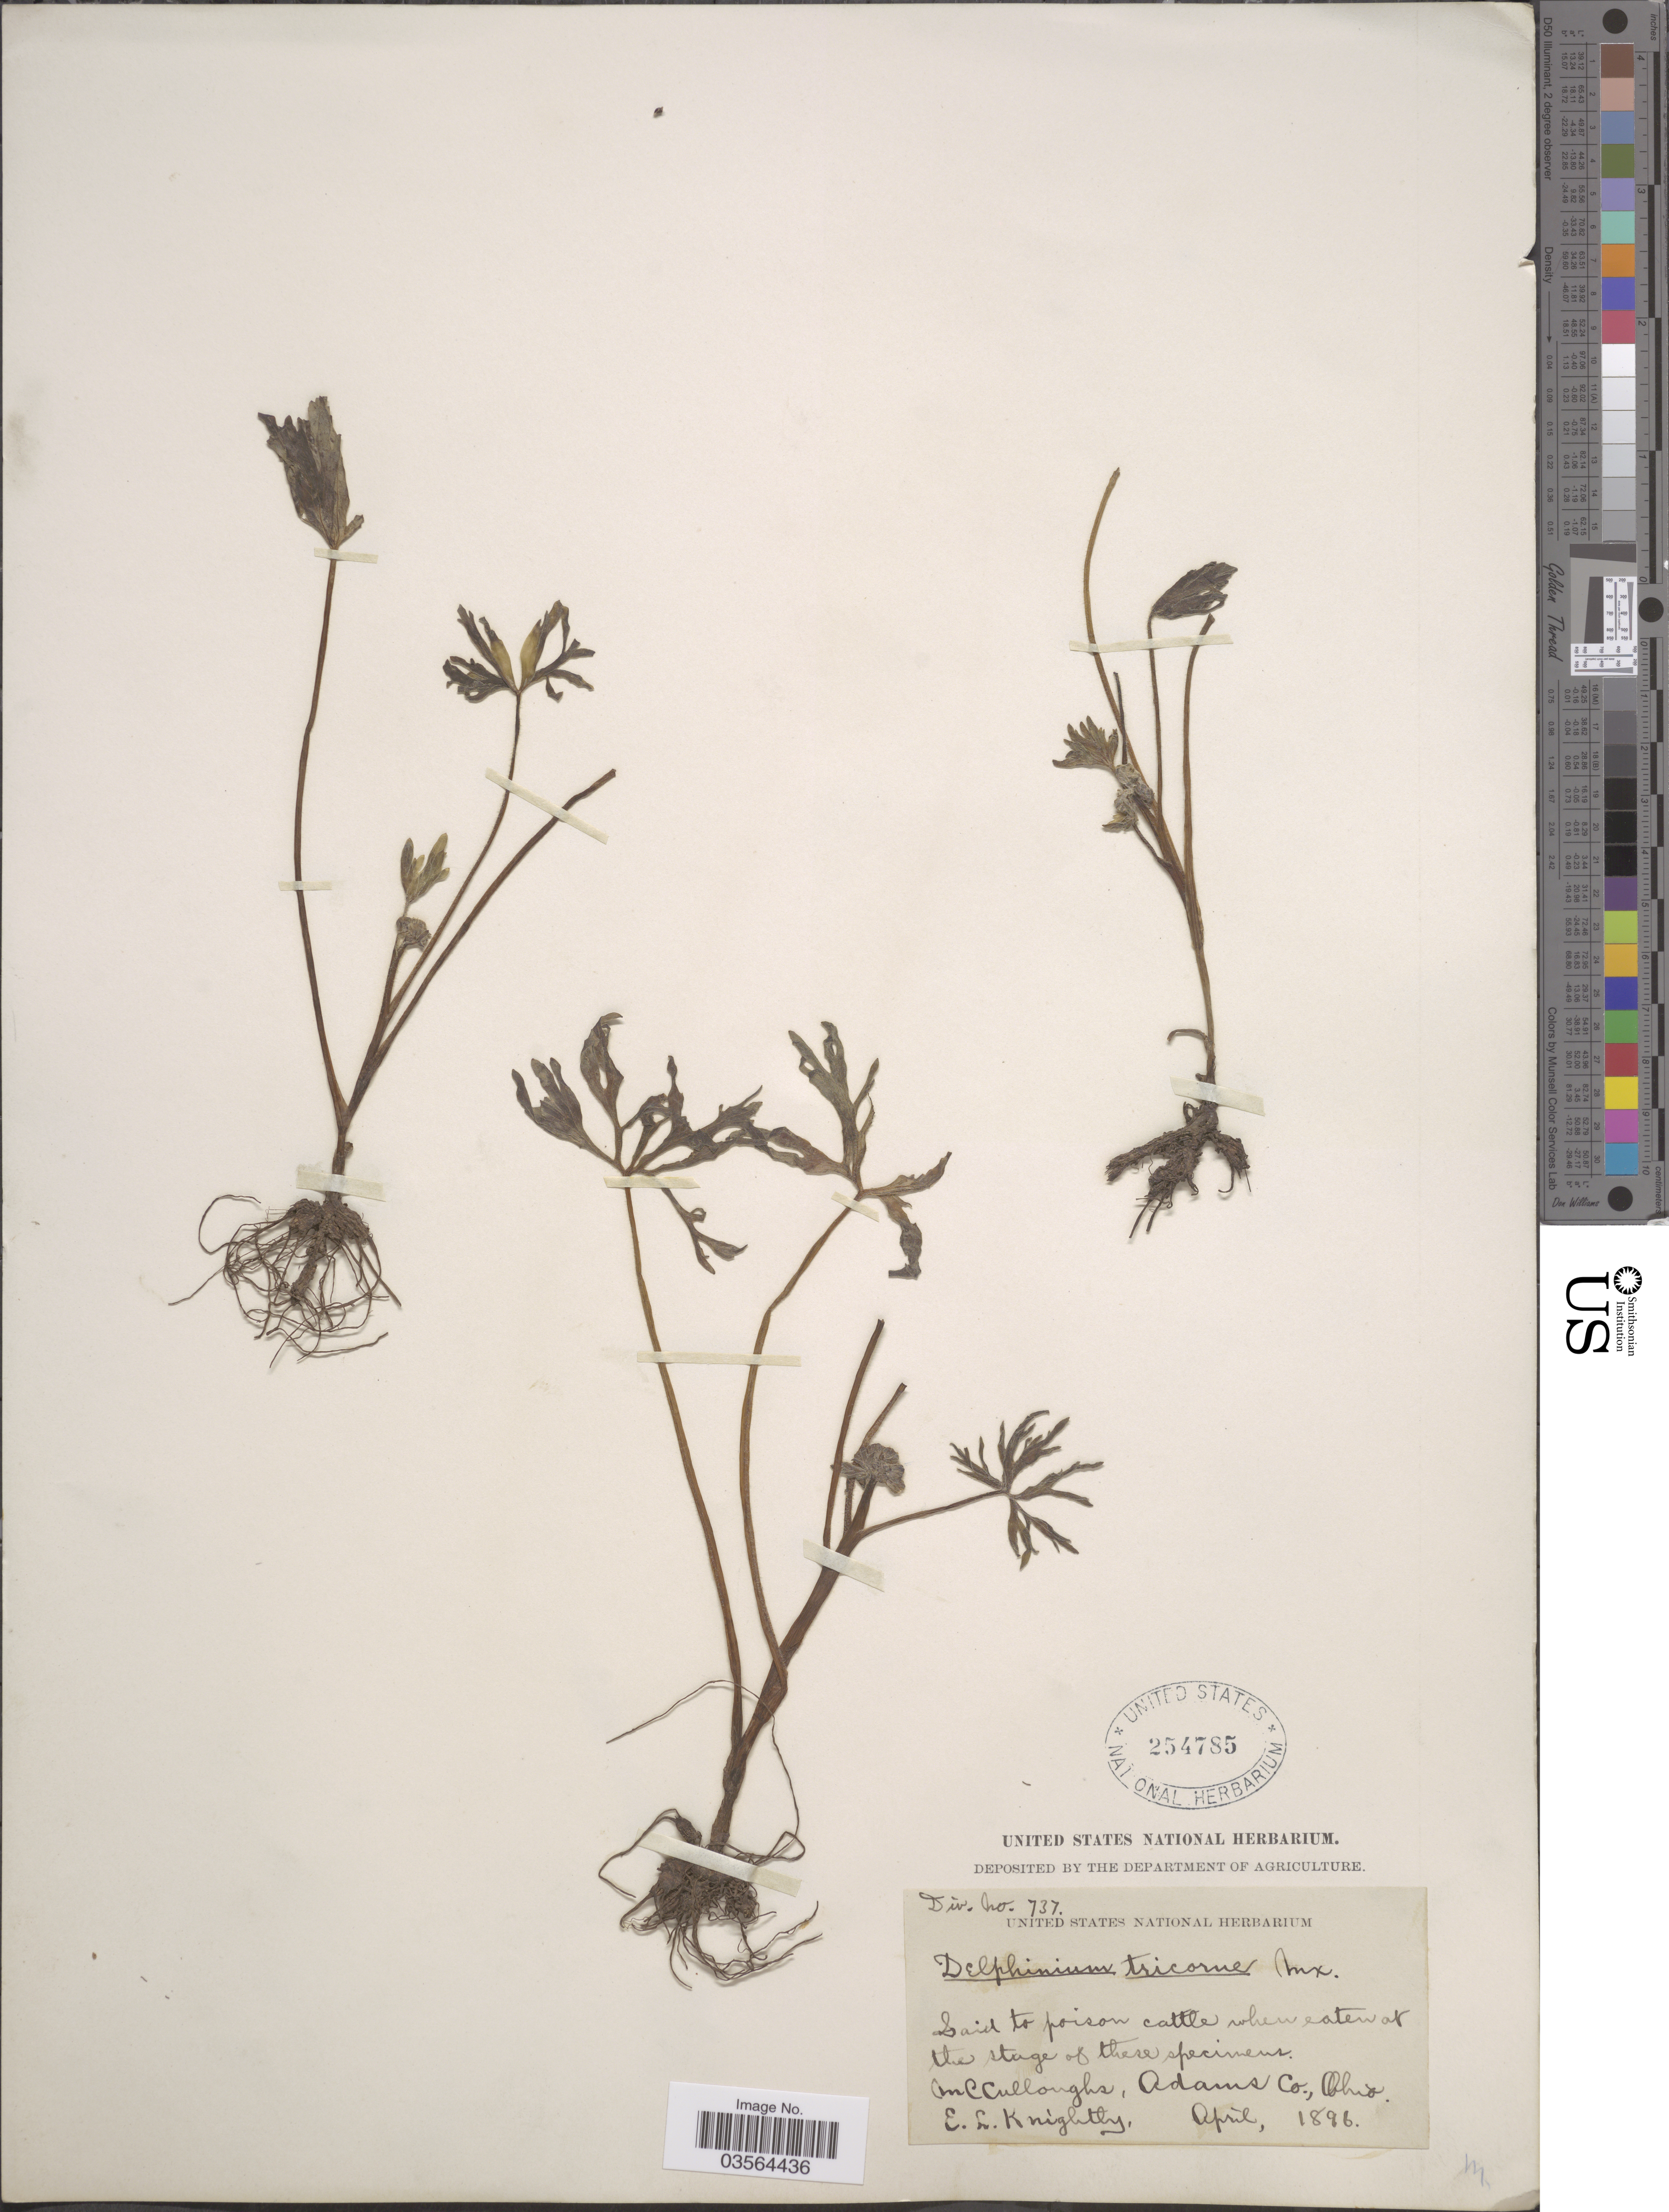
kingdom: Plantae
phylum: Tracheophyta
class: Magnoliopsida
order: Ranunculales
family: Ranunculaceae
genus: Delphinium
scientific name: Delphinium tricorne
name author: Michx.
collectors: E. Knightly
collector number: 737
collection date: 1896-04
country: United States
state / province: Ohio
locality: McCulloughs, Adams Co.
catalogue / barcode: US 254785